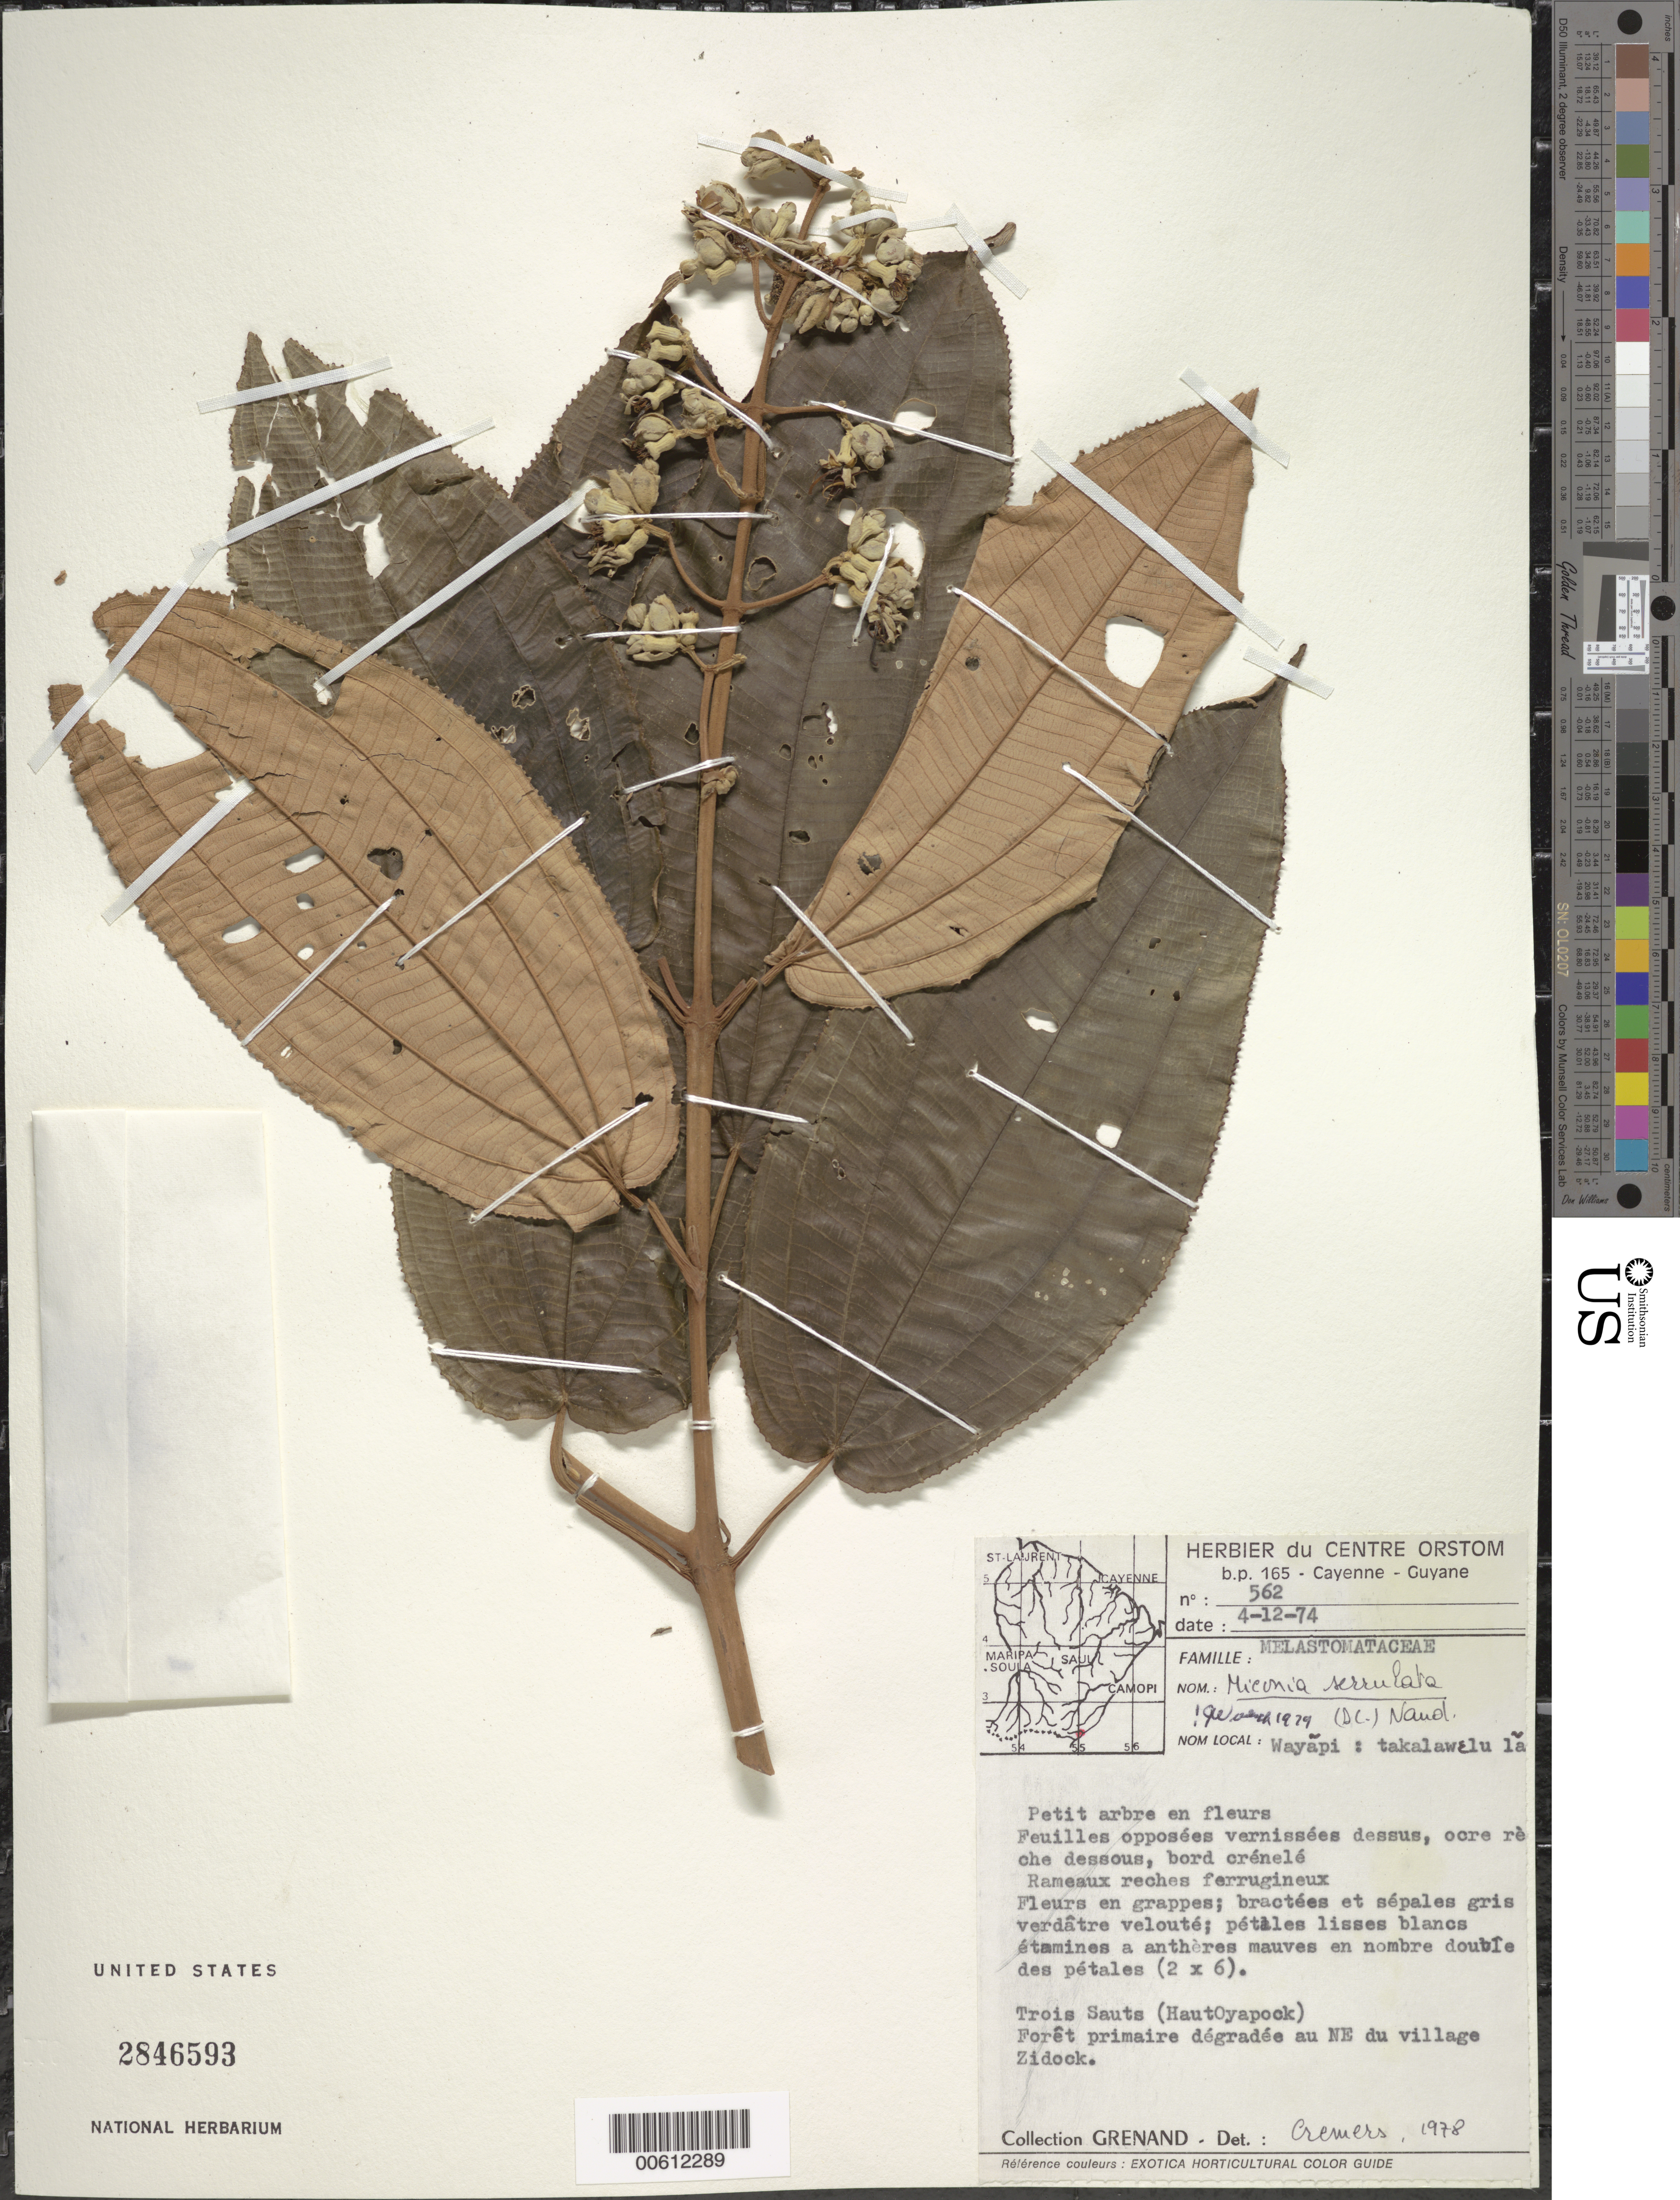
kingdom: Plantae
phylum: Tracheophyta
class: Magnoliopsida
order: Myrtales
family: Melastomataceae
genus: Miconia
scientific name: Miconia serrulata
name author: (DC.) Naudin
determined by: Wurdack, John J., (US), US (UNITED STATES)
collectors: P. Grenand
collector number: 562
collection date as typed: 4-Dec-74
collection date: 1974-12-04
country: French Guiana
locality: Trois Sauts (Haut Oyapock), NE of Zidock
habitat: Foret primaire degradee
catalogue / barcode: US 2846593